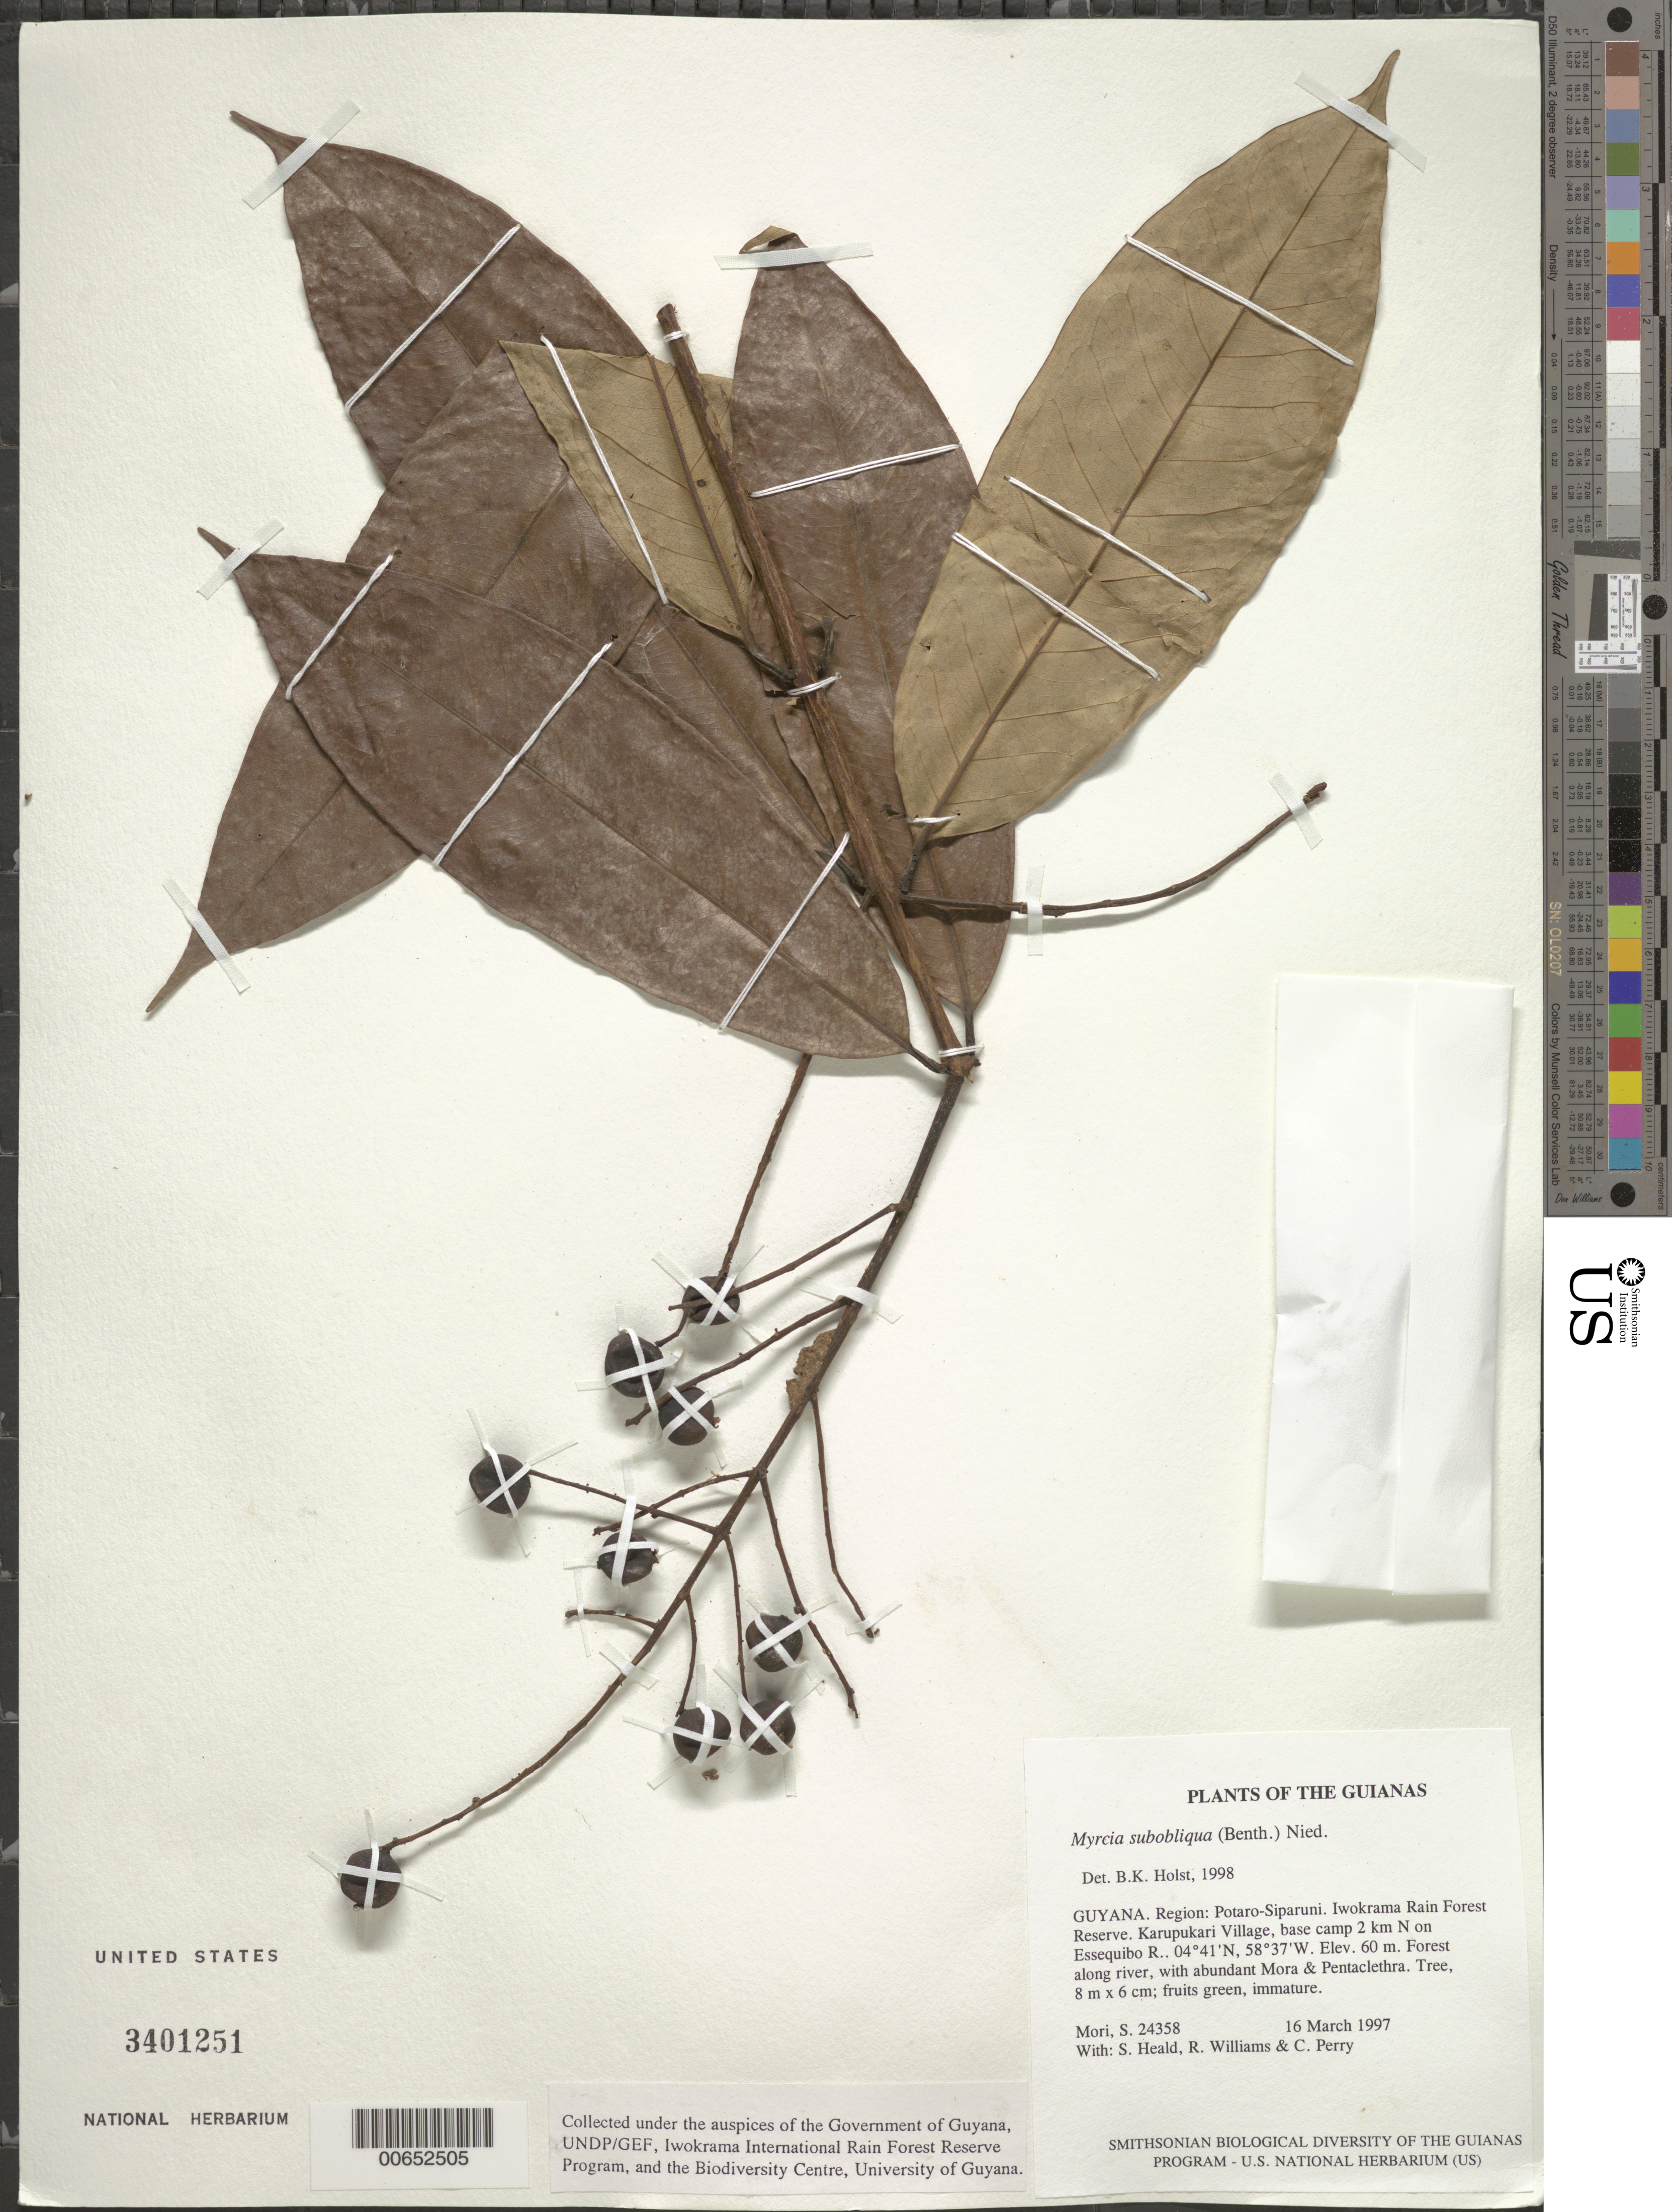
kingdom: Plantae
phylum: Tracheophyta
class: Magnoliopsida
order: Myrtales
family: Myrtaceae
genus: Myrcia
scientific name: Myrcia subobliqua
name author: (Benth.) Neidenzu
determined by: Holst, Bruce K.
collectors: S. Mori, S. Heald, R. Williams & C. Perry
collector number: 24358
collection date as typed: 16 March 1997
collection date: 1997-03-16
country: Guyana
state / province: Potaro-Siparuni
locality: Iwokrama Rain Forest Reserve. Karupukari Village, base camp 2 km N on Essequibo R.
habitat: Forest along river, with abundant Mora & Pentaclethra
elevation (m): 60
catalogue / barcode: US 3401251